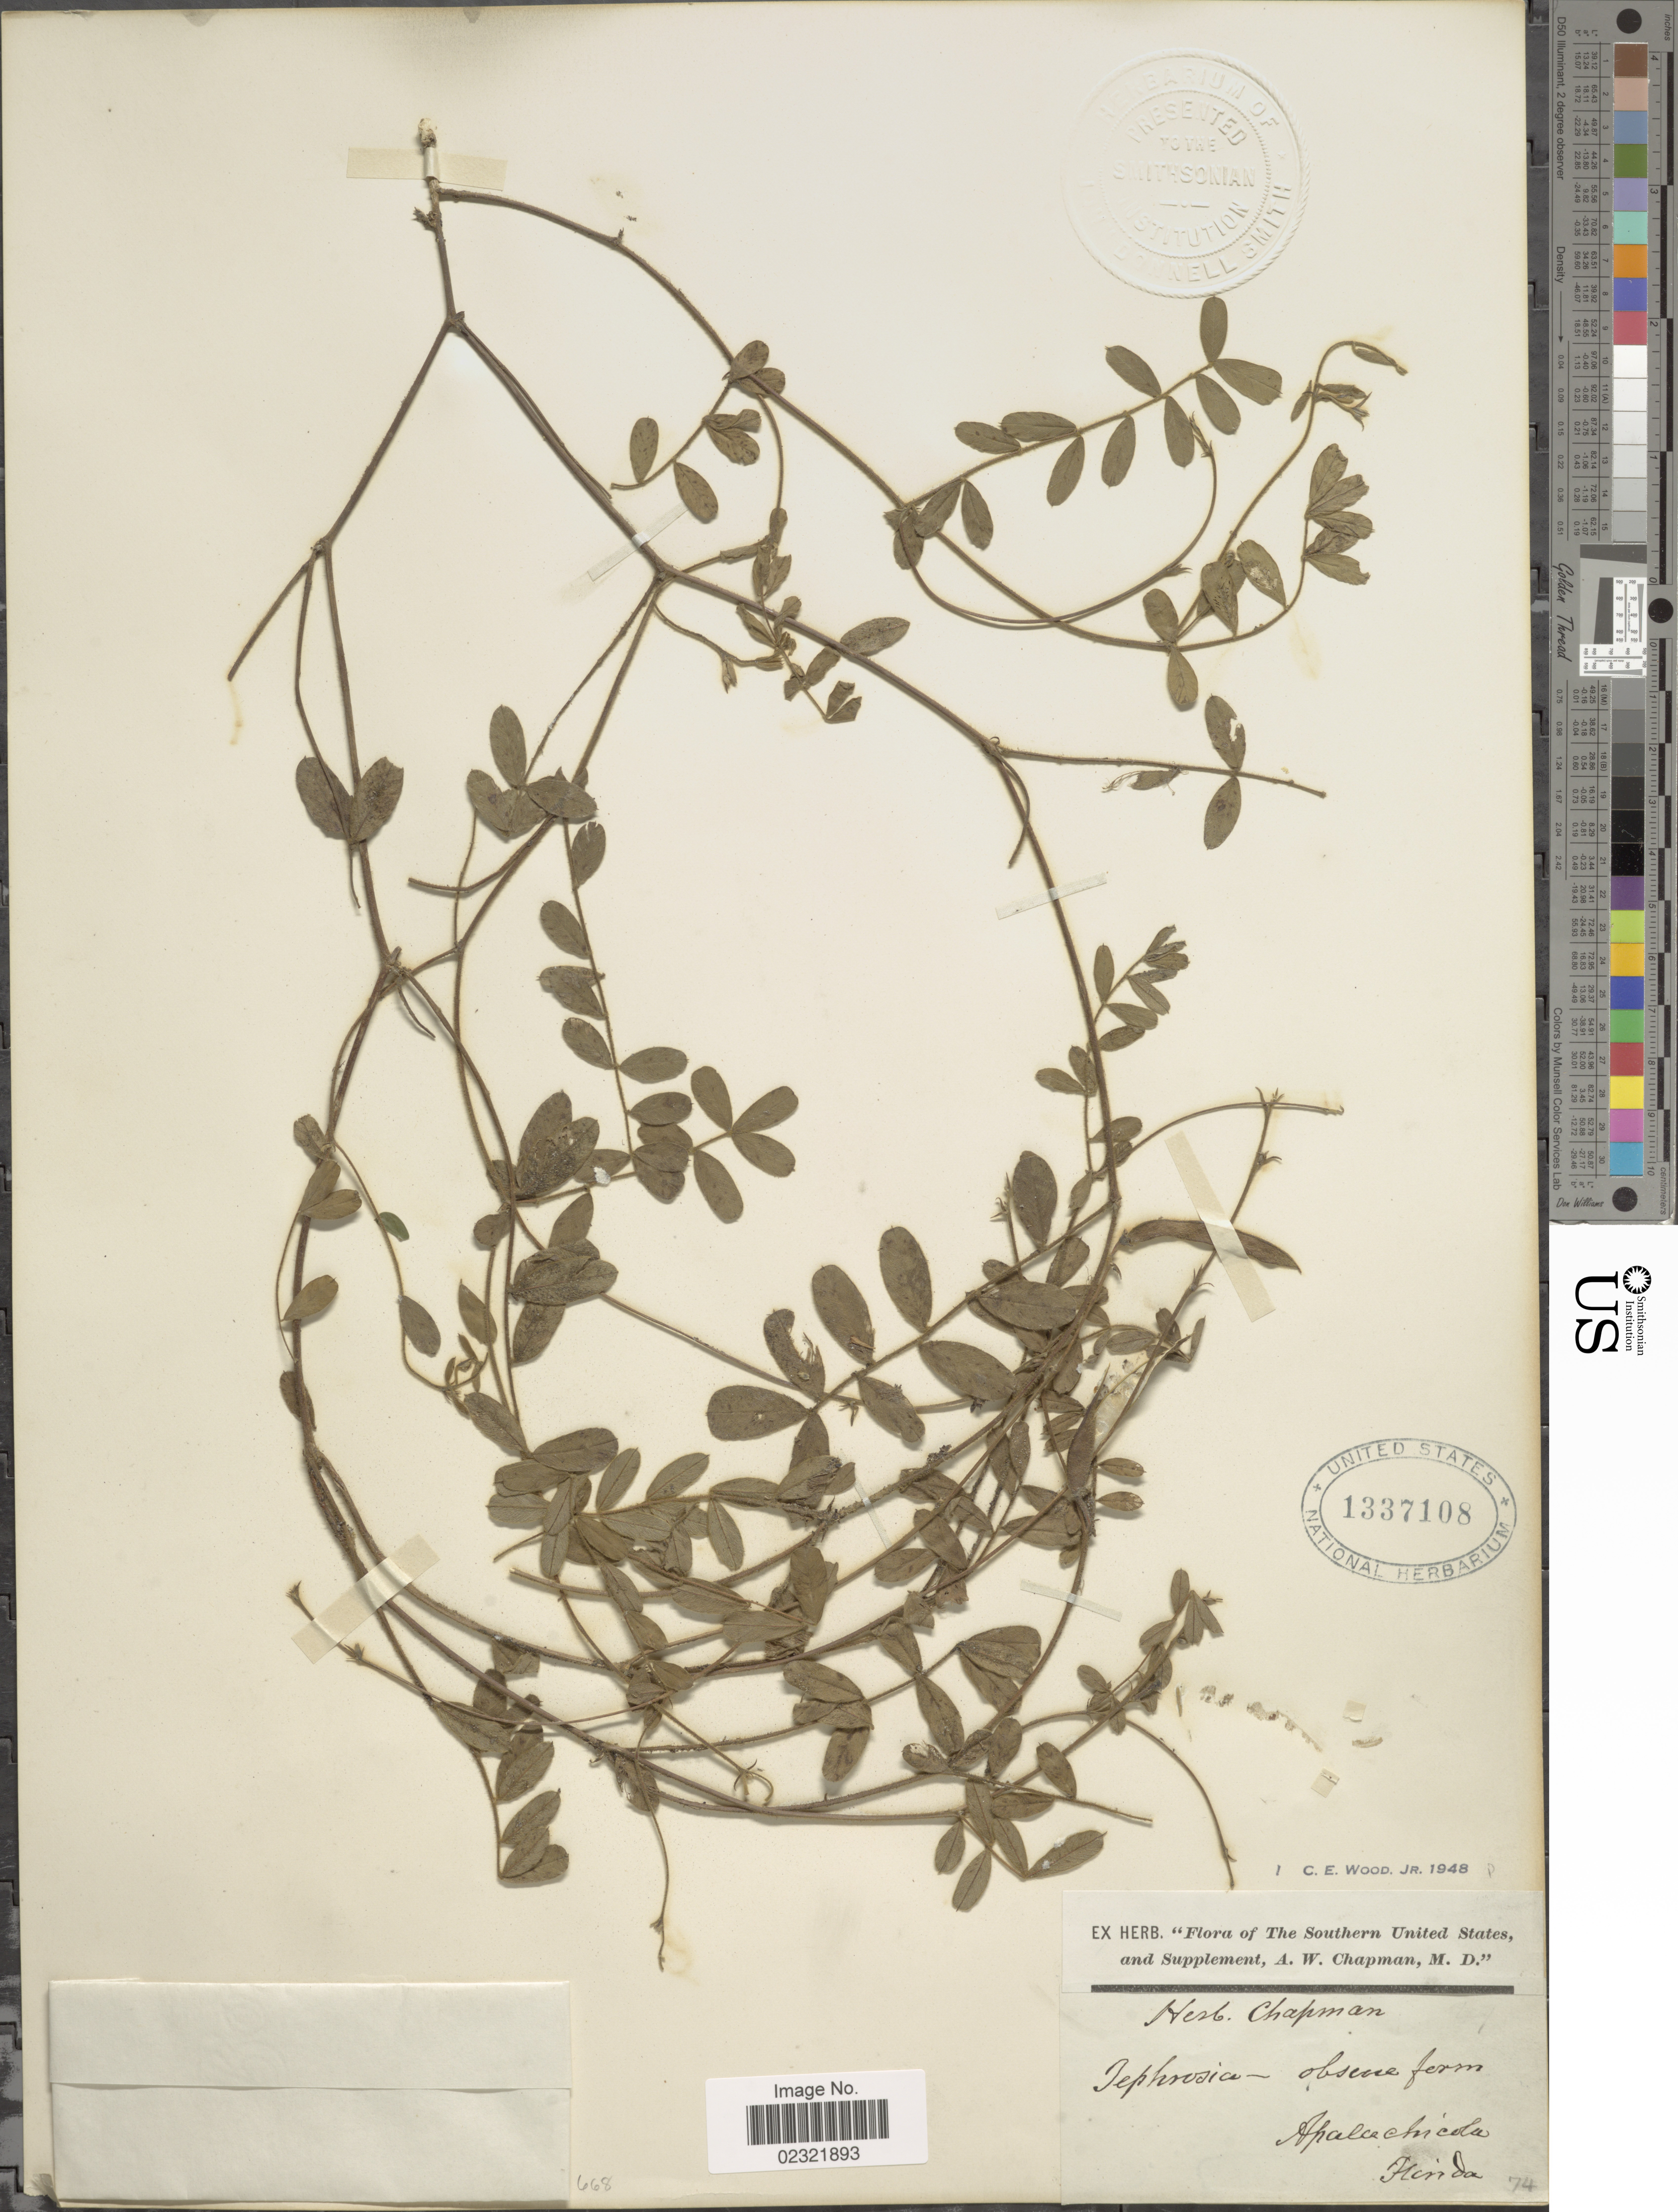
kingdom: Plantae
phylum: Tracheophyta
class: Magnoliopsida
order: Fabales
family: Fabaceae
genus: Tephrosia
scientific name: Tephrosia spicata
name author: (Walter) Torr. & A. Gray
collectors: A. W. Chapman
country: United States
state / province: Florida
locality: The Southern United States and Supplement, Apalachicola.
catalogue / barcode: US 1337108